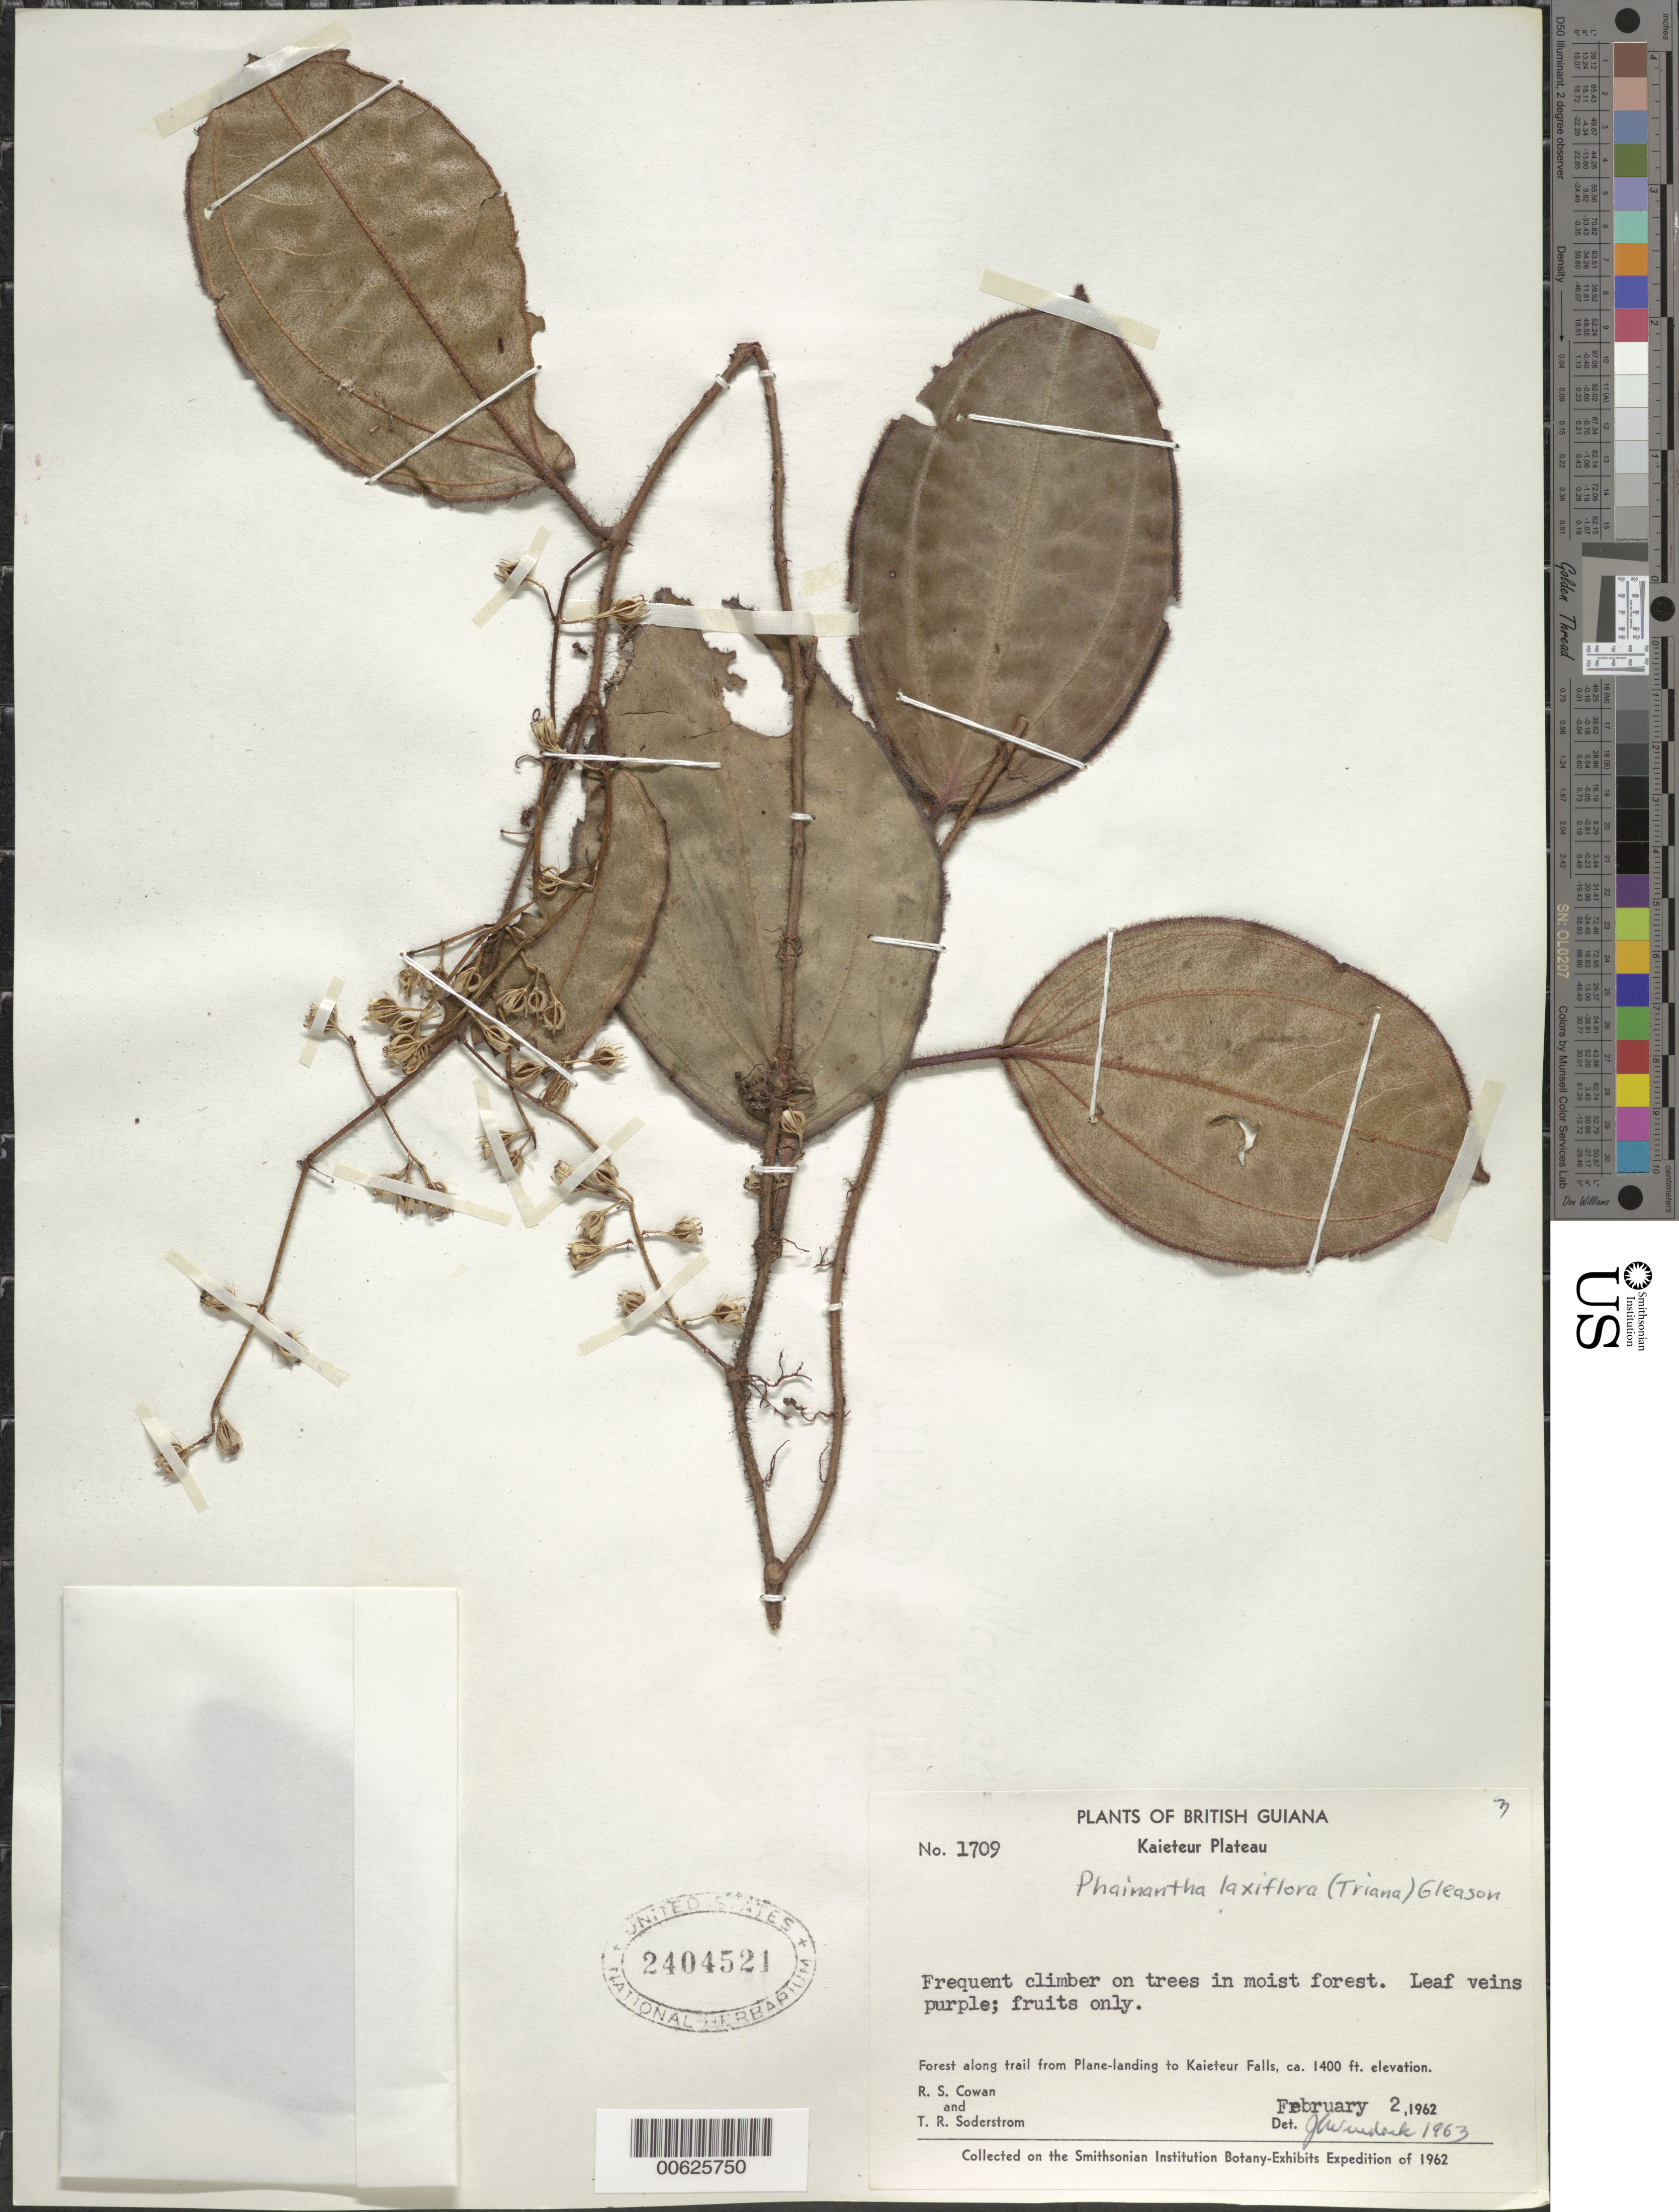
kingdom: Plantae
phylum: Tracheophyta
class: Magnoliopsida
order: Myrtales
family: Melastomataceae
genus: Phainantha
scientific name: Phainantha laxiflora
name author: (Triana) Gleason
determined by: Wurdack, John J., (US), US (UNITED STATES)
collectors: R. S. Cowan & T. R. Soderstrom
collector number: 1709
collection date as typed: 2-Feb-62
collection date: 1962-02-02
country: Guyana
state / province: Potaro-Siparuni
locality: Kaieteur Plateau, along trail from plane landing to Kaieteur Falls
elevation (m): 427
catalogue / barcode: US 2404521